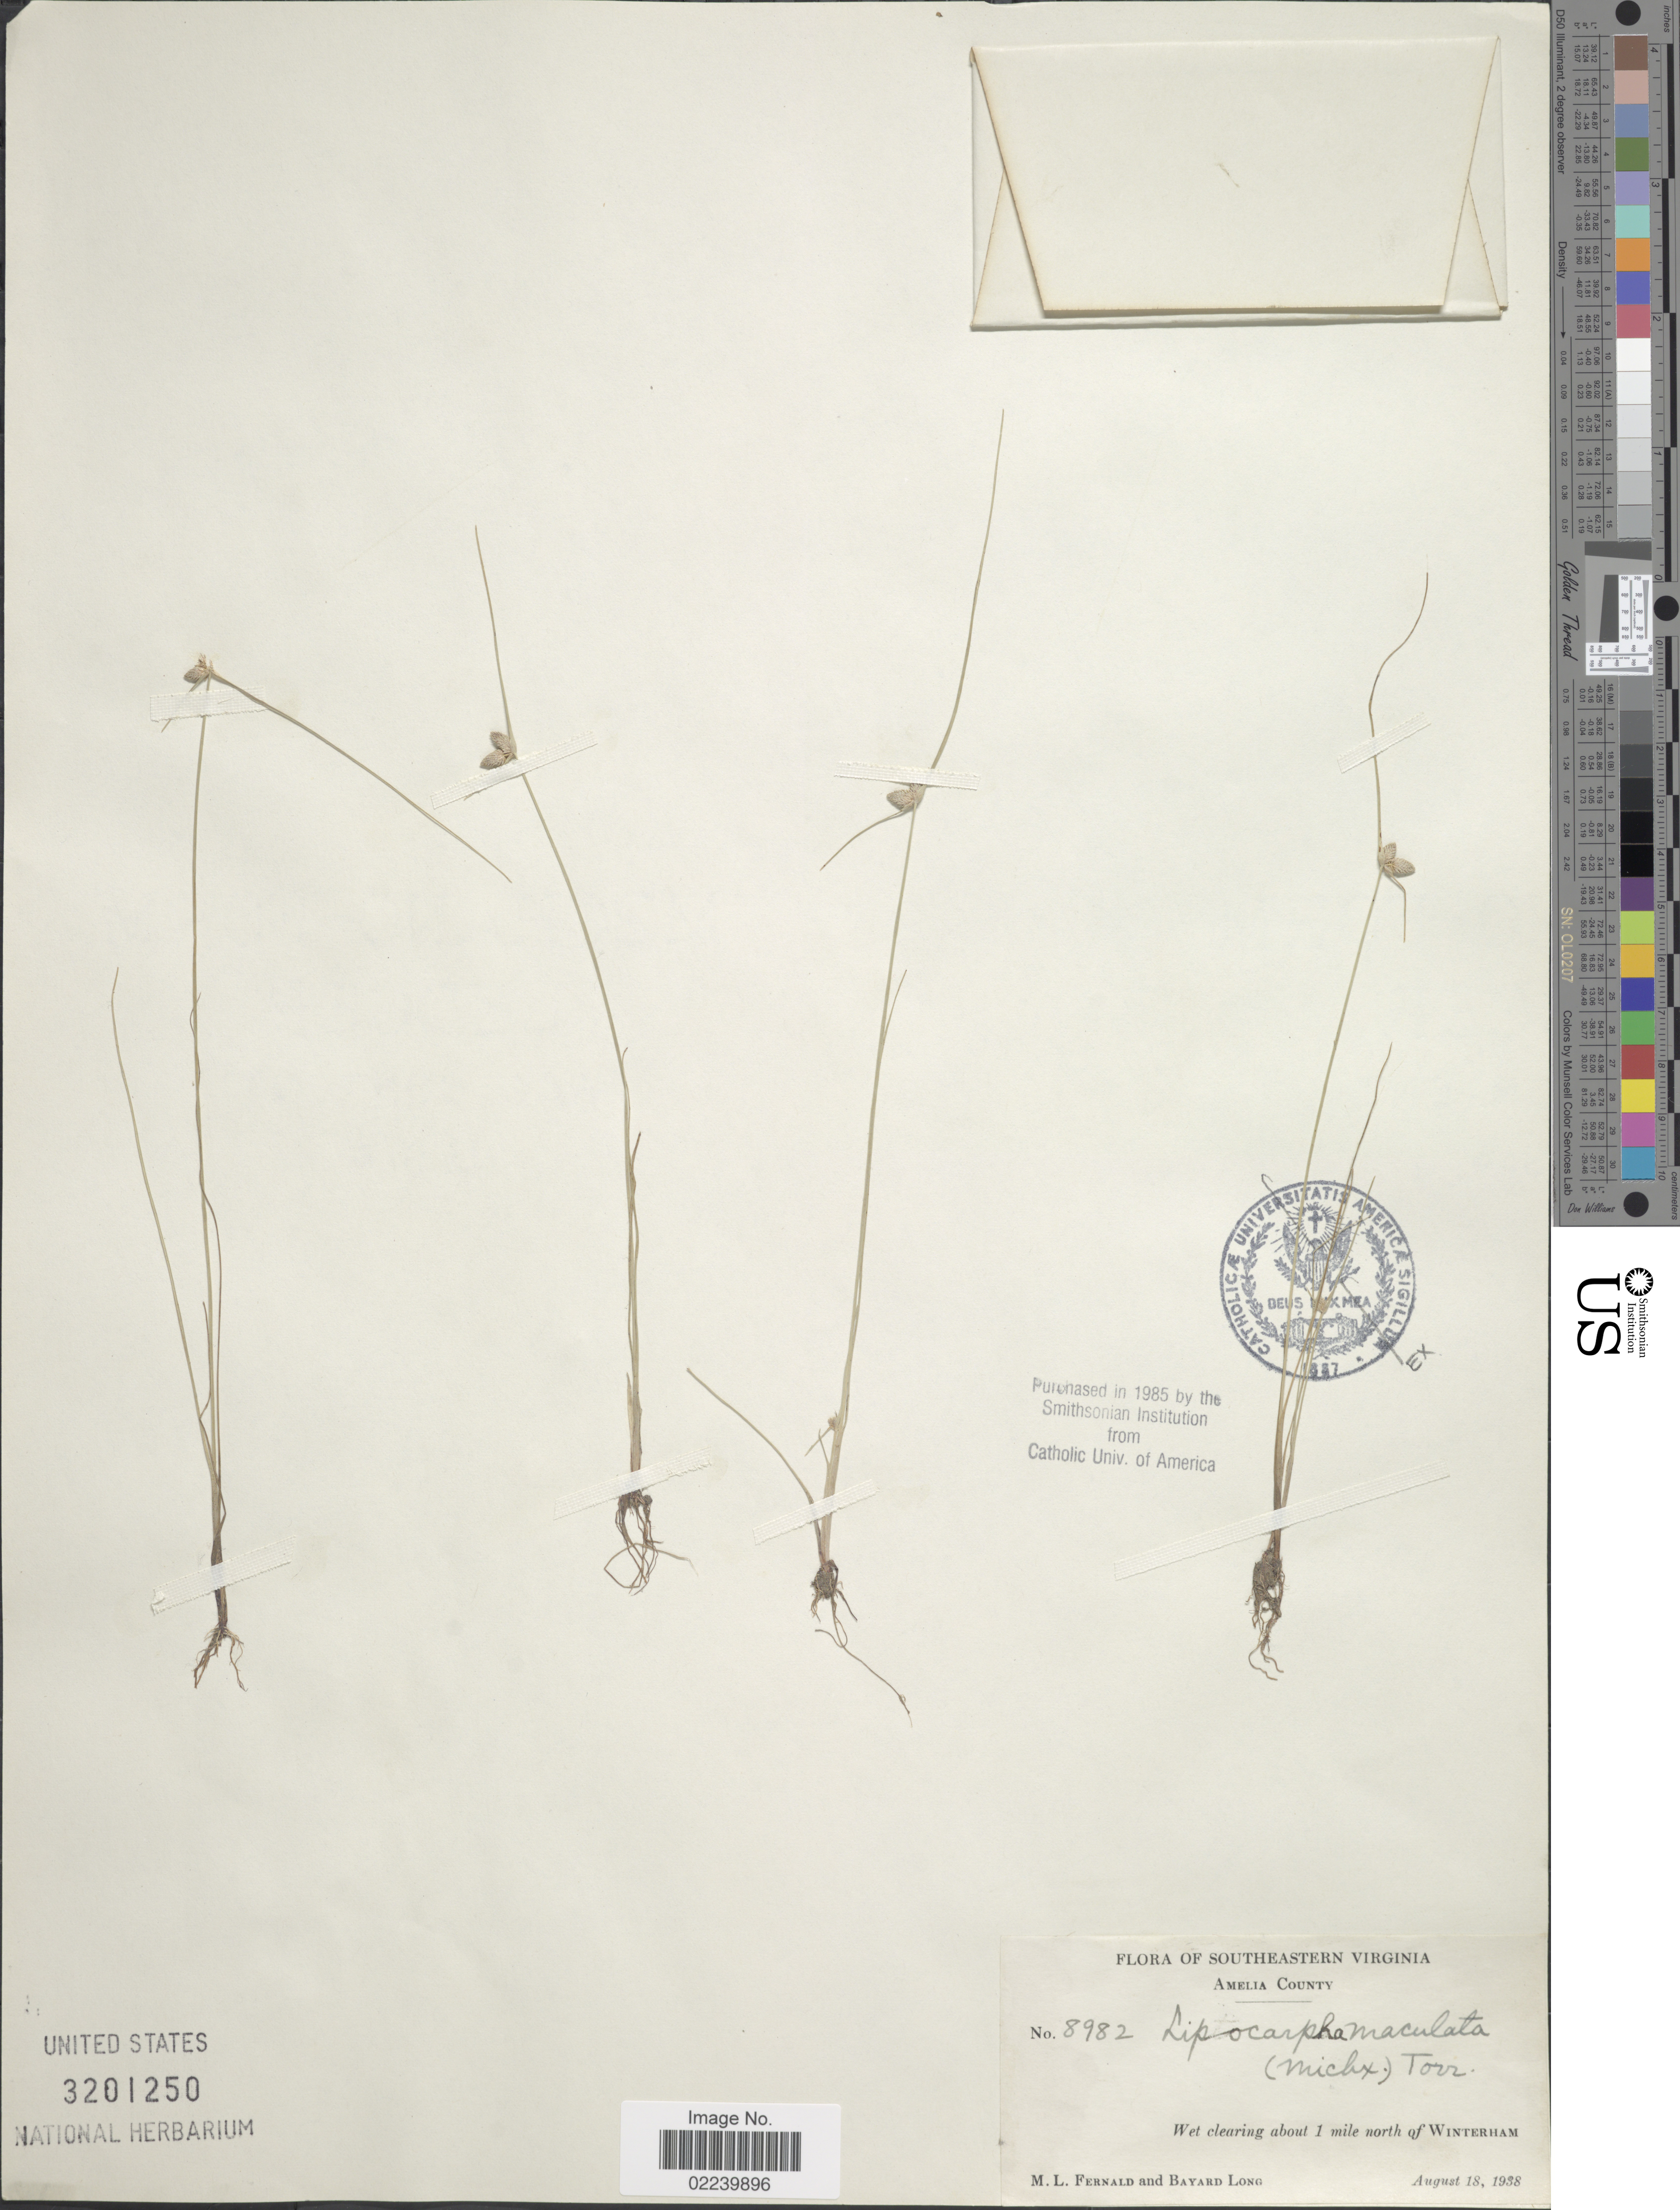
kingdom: Plantae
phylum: Tracheophyta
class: Liliopsida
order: Poales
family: Cyperaceae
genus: Cyperus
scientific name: Cyperus neotropicalis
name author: Alain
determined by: Strong, M. T., (US), Smithsonian Institution - National Museum of Natural History (UNITED STATES)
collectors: M. L. Fernald & B. Long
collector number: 8982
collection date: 1938-08-18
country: United States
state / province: Virginia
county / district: Amelia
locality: Southeastern Virginia, Amelia County, wet clearing about 1 mile north of Winterham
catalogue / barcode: US 3201250